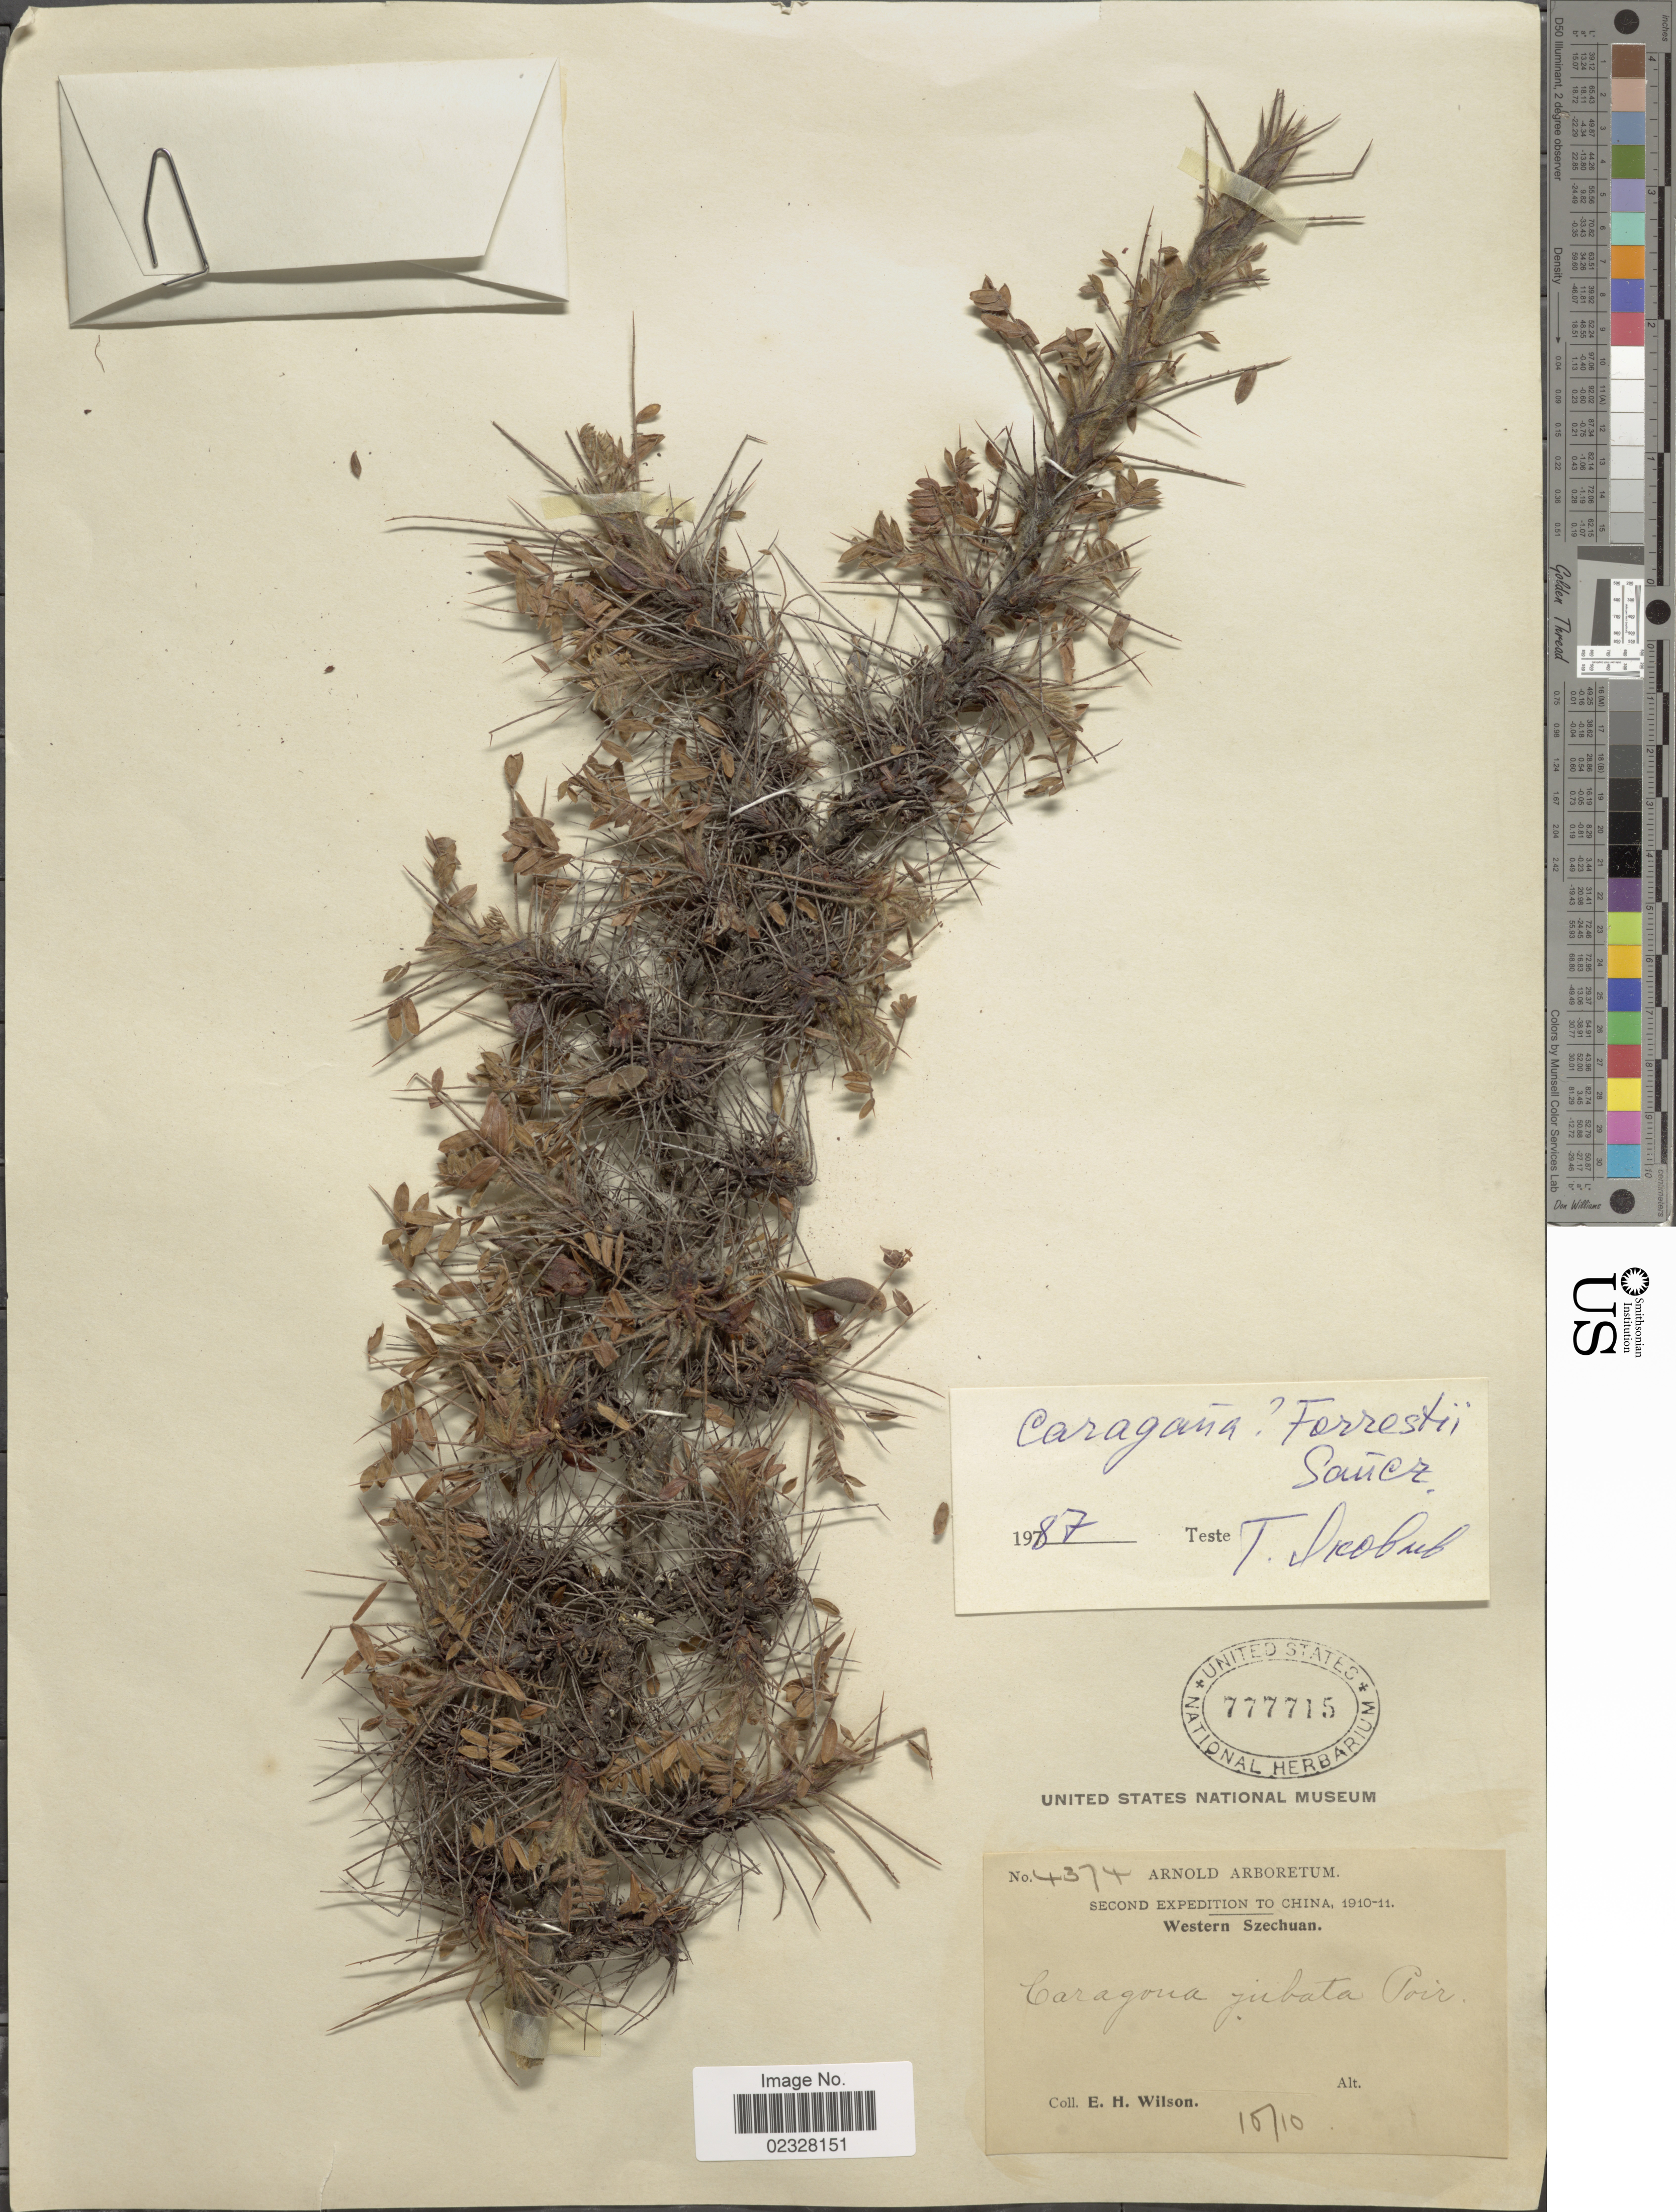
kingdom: Plantae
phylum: Tracheophyta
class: Magnoliopsida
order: Fabales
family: Fabaceae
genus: Caragana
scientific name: Caragana forrestii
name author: Sanchir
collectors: E. Wilson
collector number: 4374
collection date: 1910-10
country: China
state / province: Sichuan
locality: Western Szechuan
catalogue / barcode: US 777715